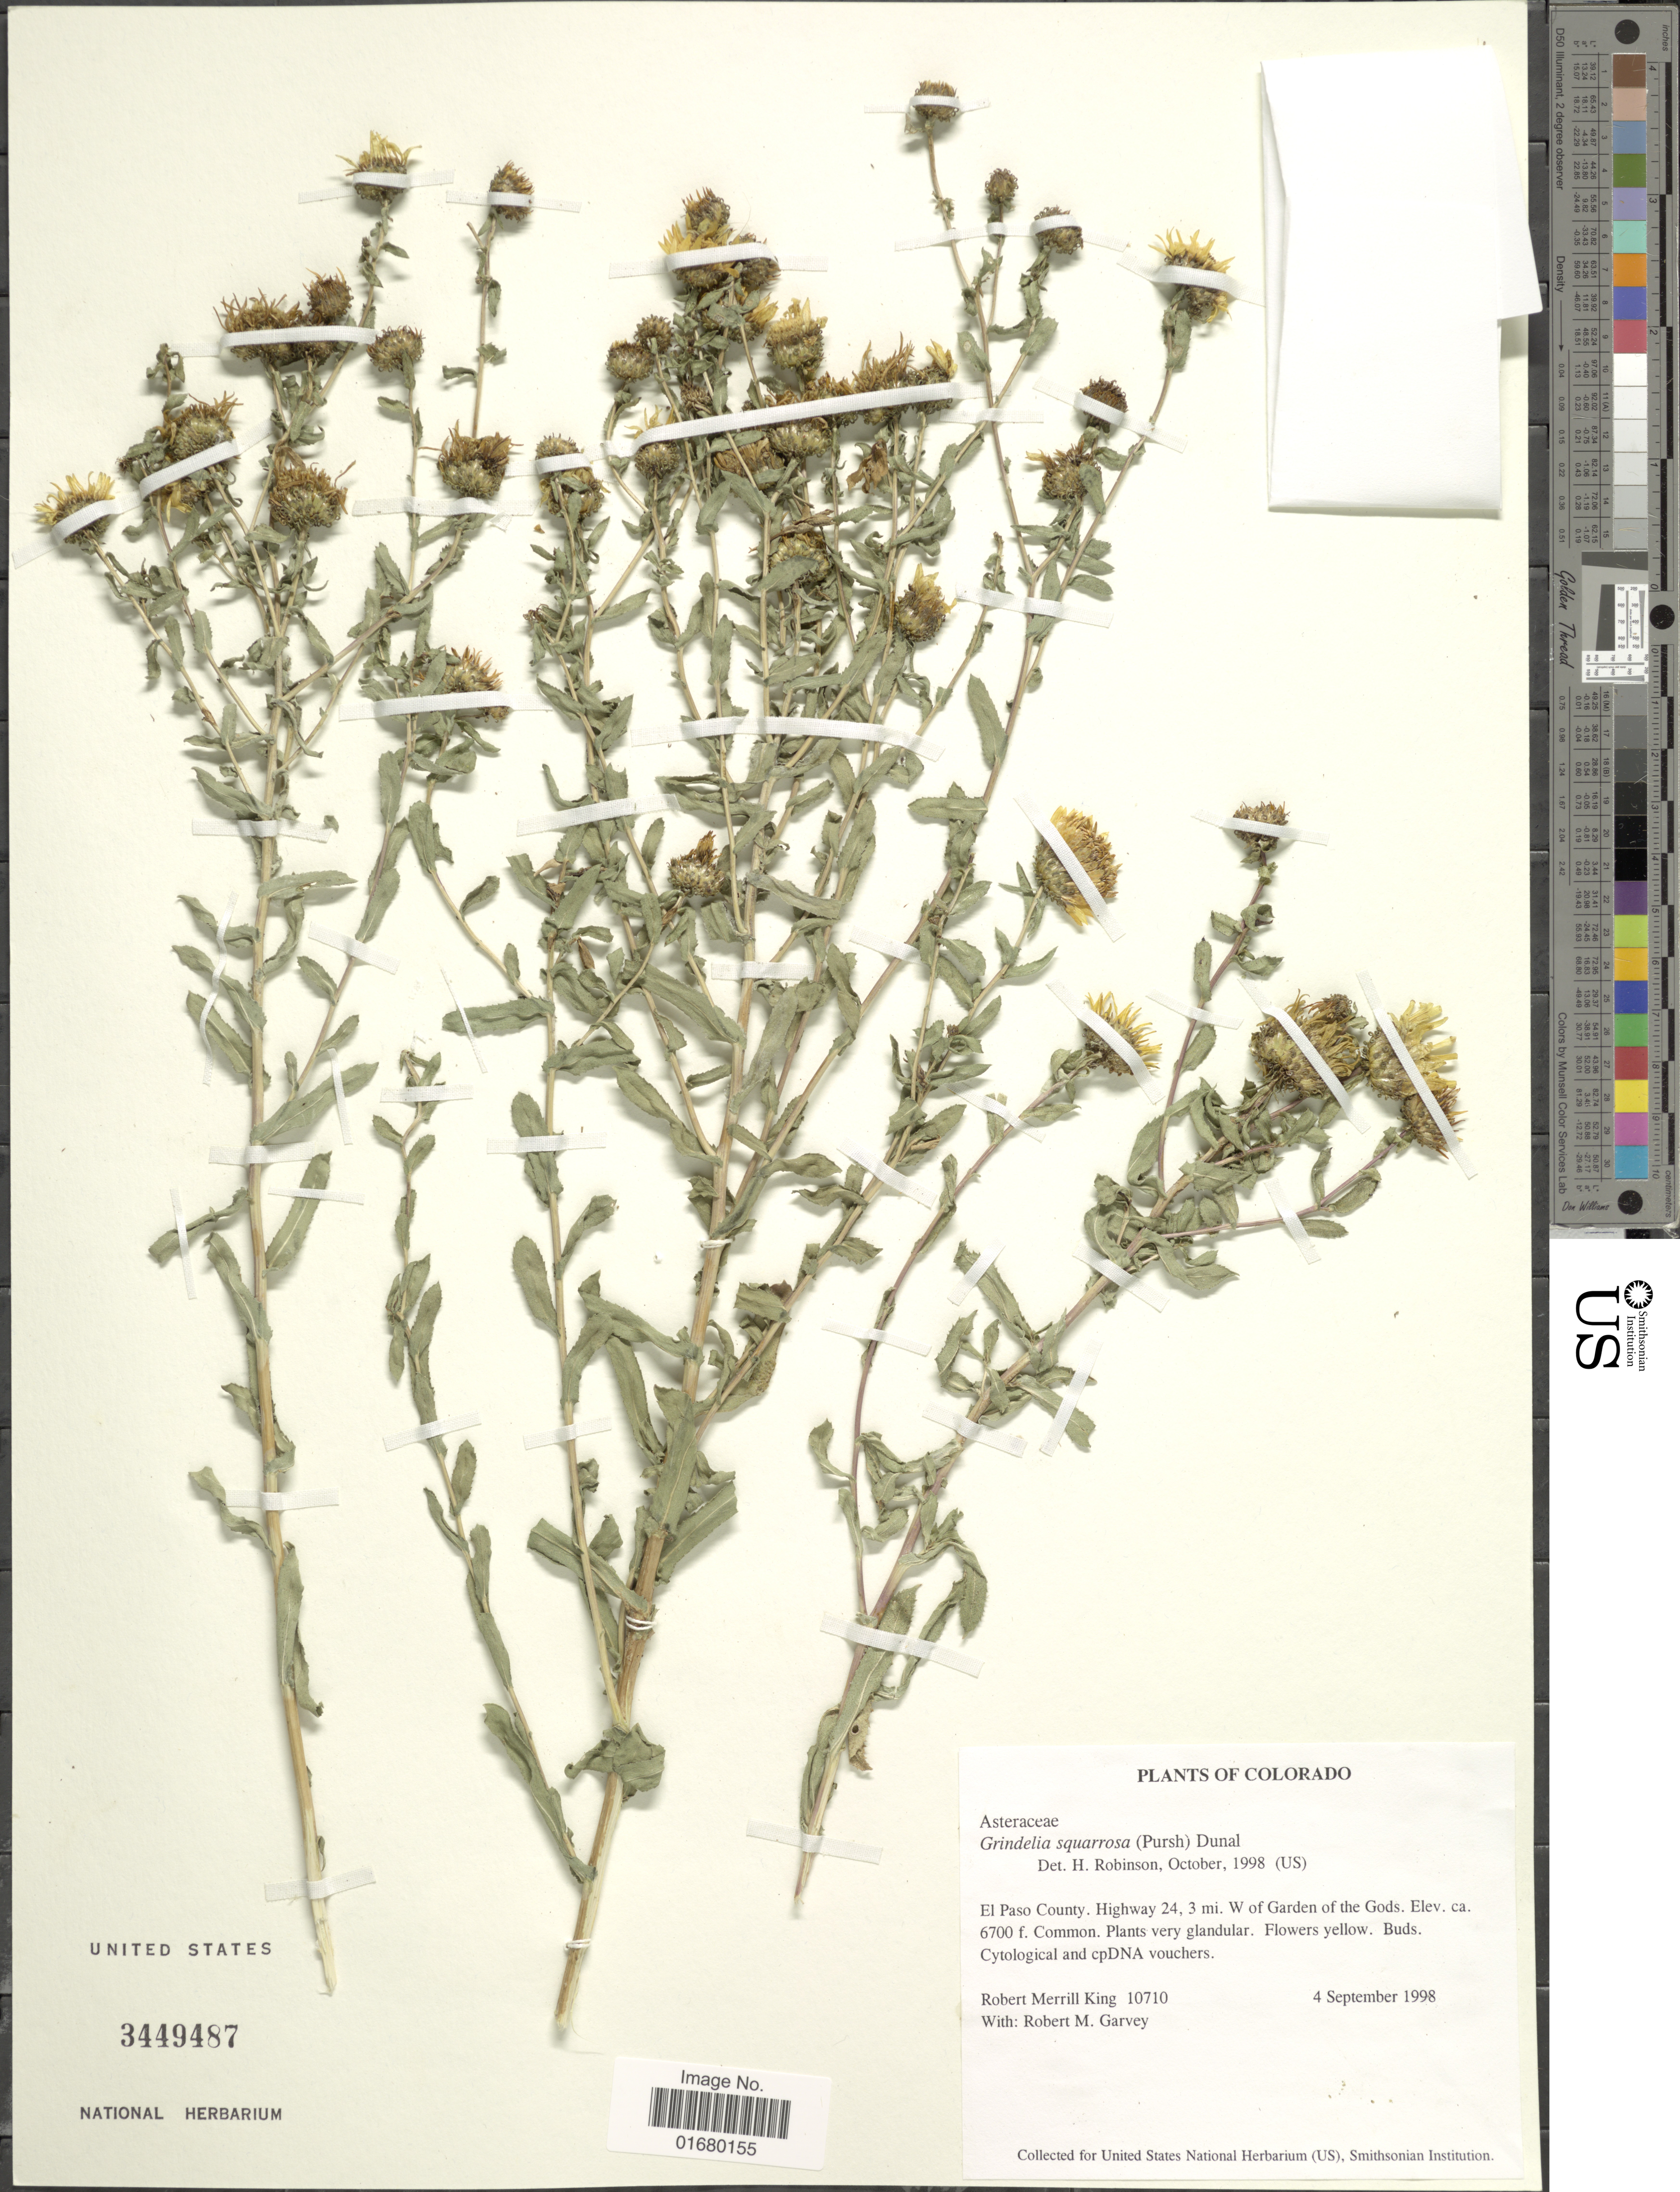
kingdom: Plantae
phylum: Tracheophyta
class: Magnoliopsida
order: Asterales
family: Asteraceae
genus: Grindelia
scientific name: Grindelia squarrosa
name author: (Pursh) Dunal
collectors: R. M. King & R. Garvey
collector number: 10710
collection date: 1998-09-04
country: United States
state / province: Colorado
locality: El Paso County. Highway 24.3 mi. W of Garden of the Gods.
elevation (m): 2042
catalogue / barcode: US 3449487